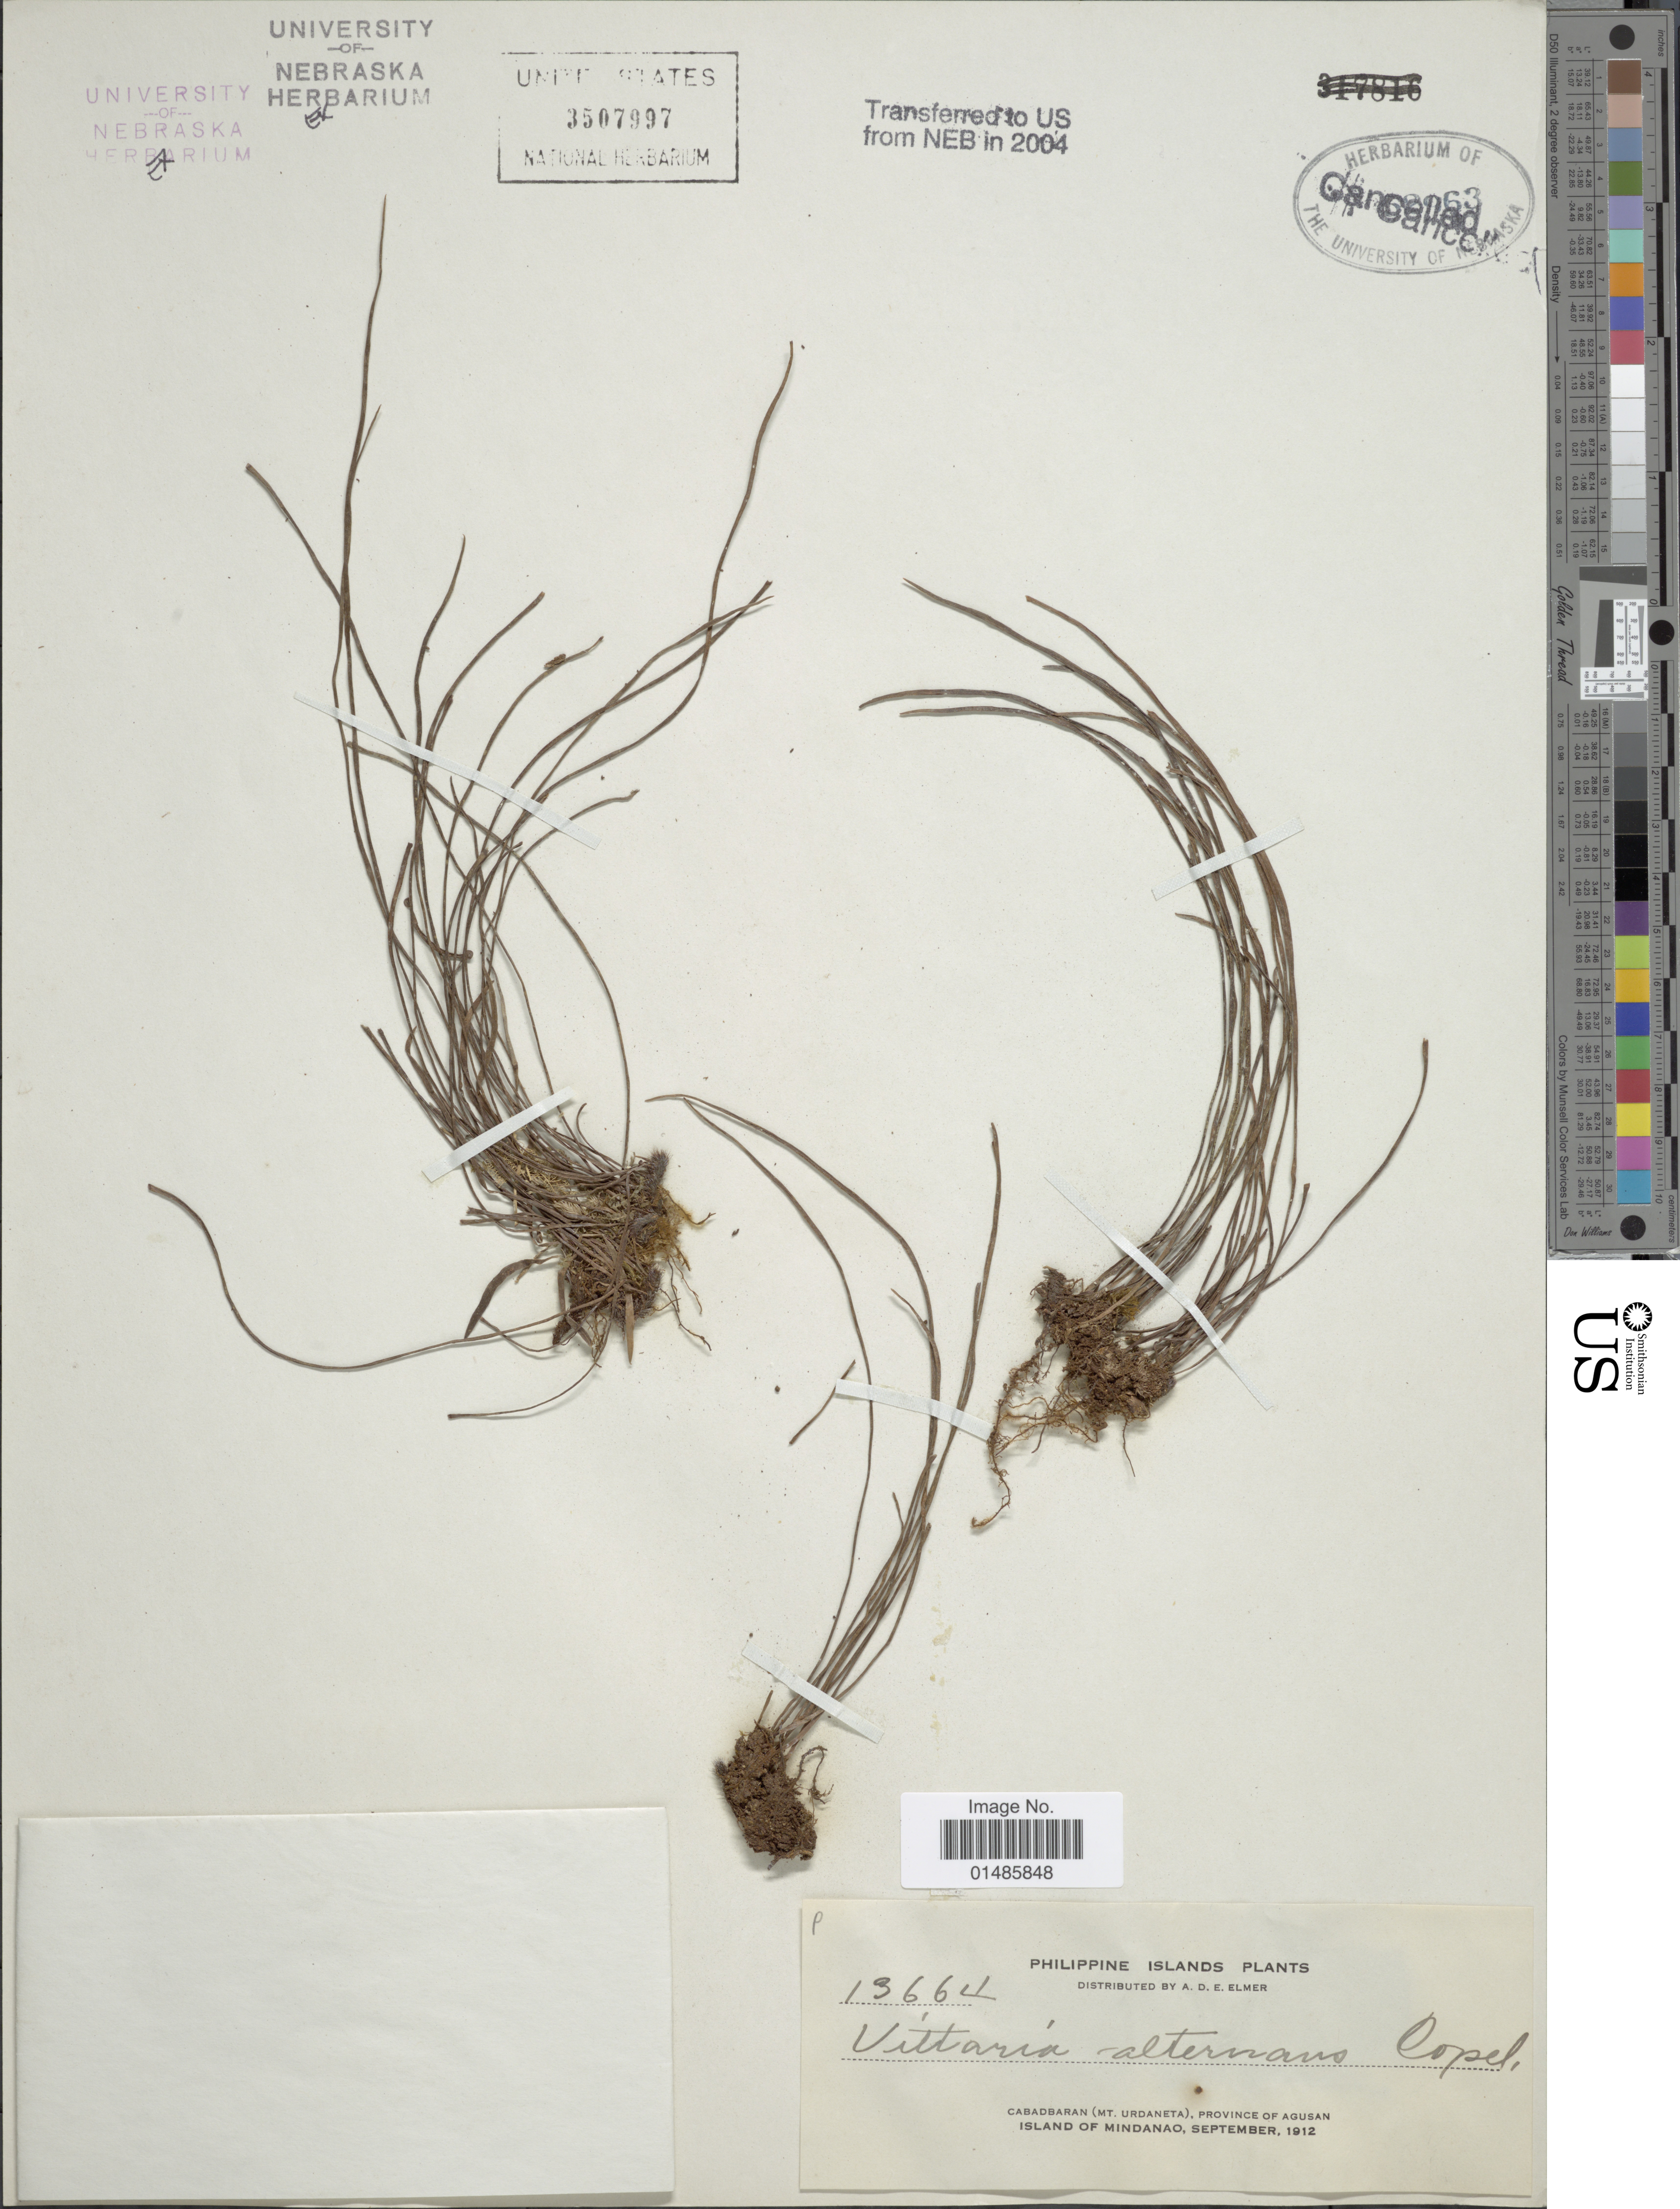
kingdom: Plantae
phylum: Tracheophyta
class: Polypodiopsida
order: Polypodiales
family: Pteridaceae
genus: Haplopteris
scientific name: Haplopteris alternans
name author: (Copel.) S. Linds. & W.C. Chen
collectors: A. D. E. Elmer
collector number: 13664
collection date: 1912-09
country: Philippines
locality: Cabadbaran (Mt. Urdaneta), Province of Agusan. Island of Mindanao.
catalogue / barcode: US 3507997